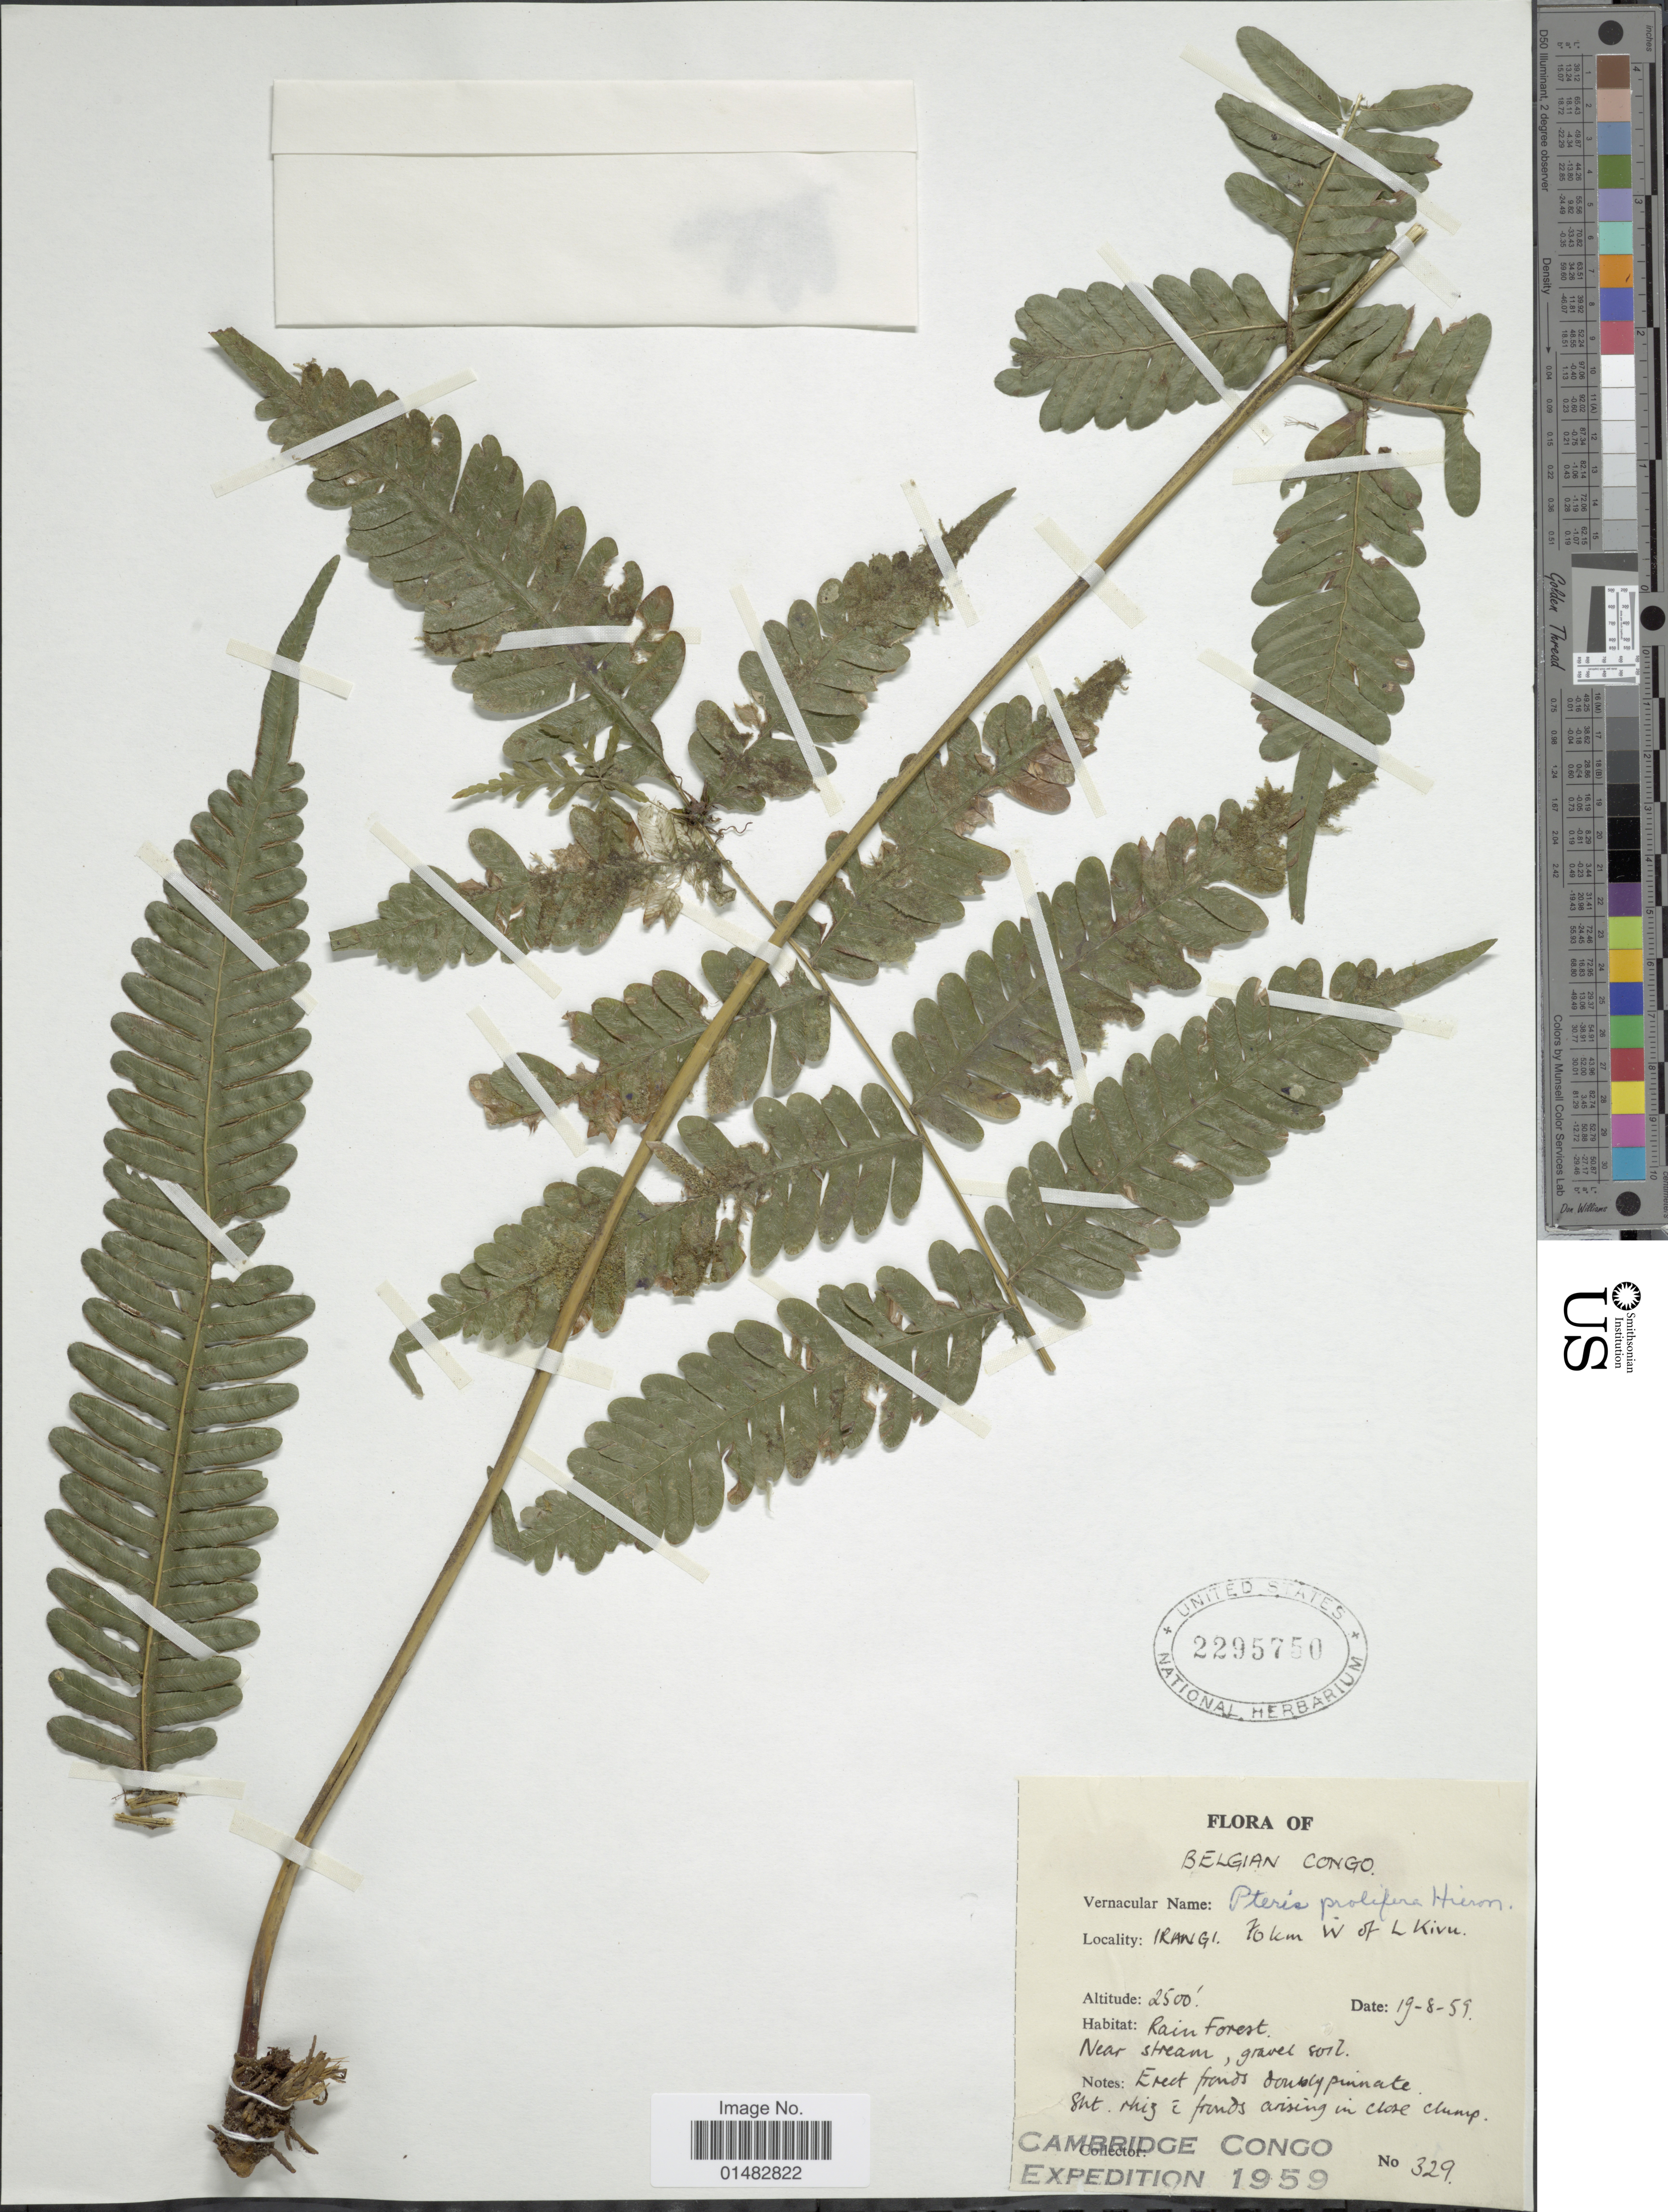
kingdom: Plantae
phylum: Tracheophyta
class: Polypodiopsida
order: Polypodiales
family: Pteridaceae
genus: Pteris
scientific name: Pteris prolifera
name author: Hieron.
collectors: Cambridge Congo Expedition 1959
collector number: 329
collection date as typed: Transcribed d/m/y: 19/8/59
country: Congo, Democratic Republic of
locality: Belgian Congo, Irangi, 70 Km. W of L. Kivu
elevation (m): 762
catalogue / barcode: US 2295750